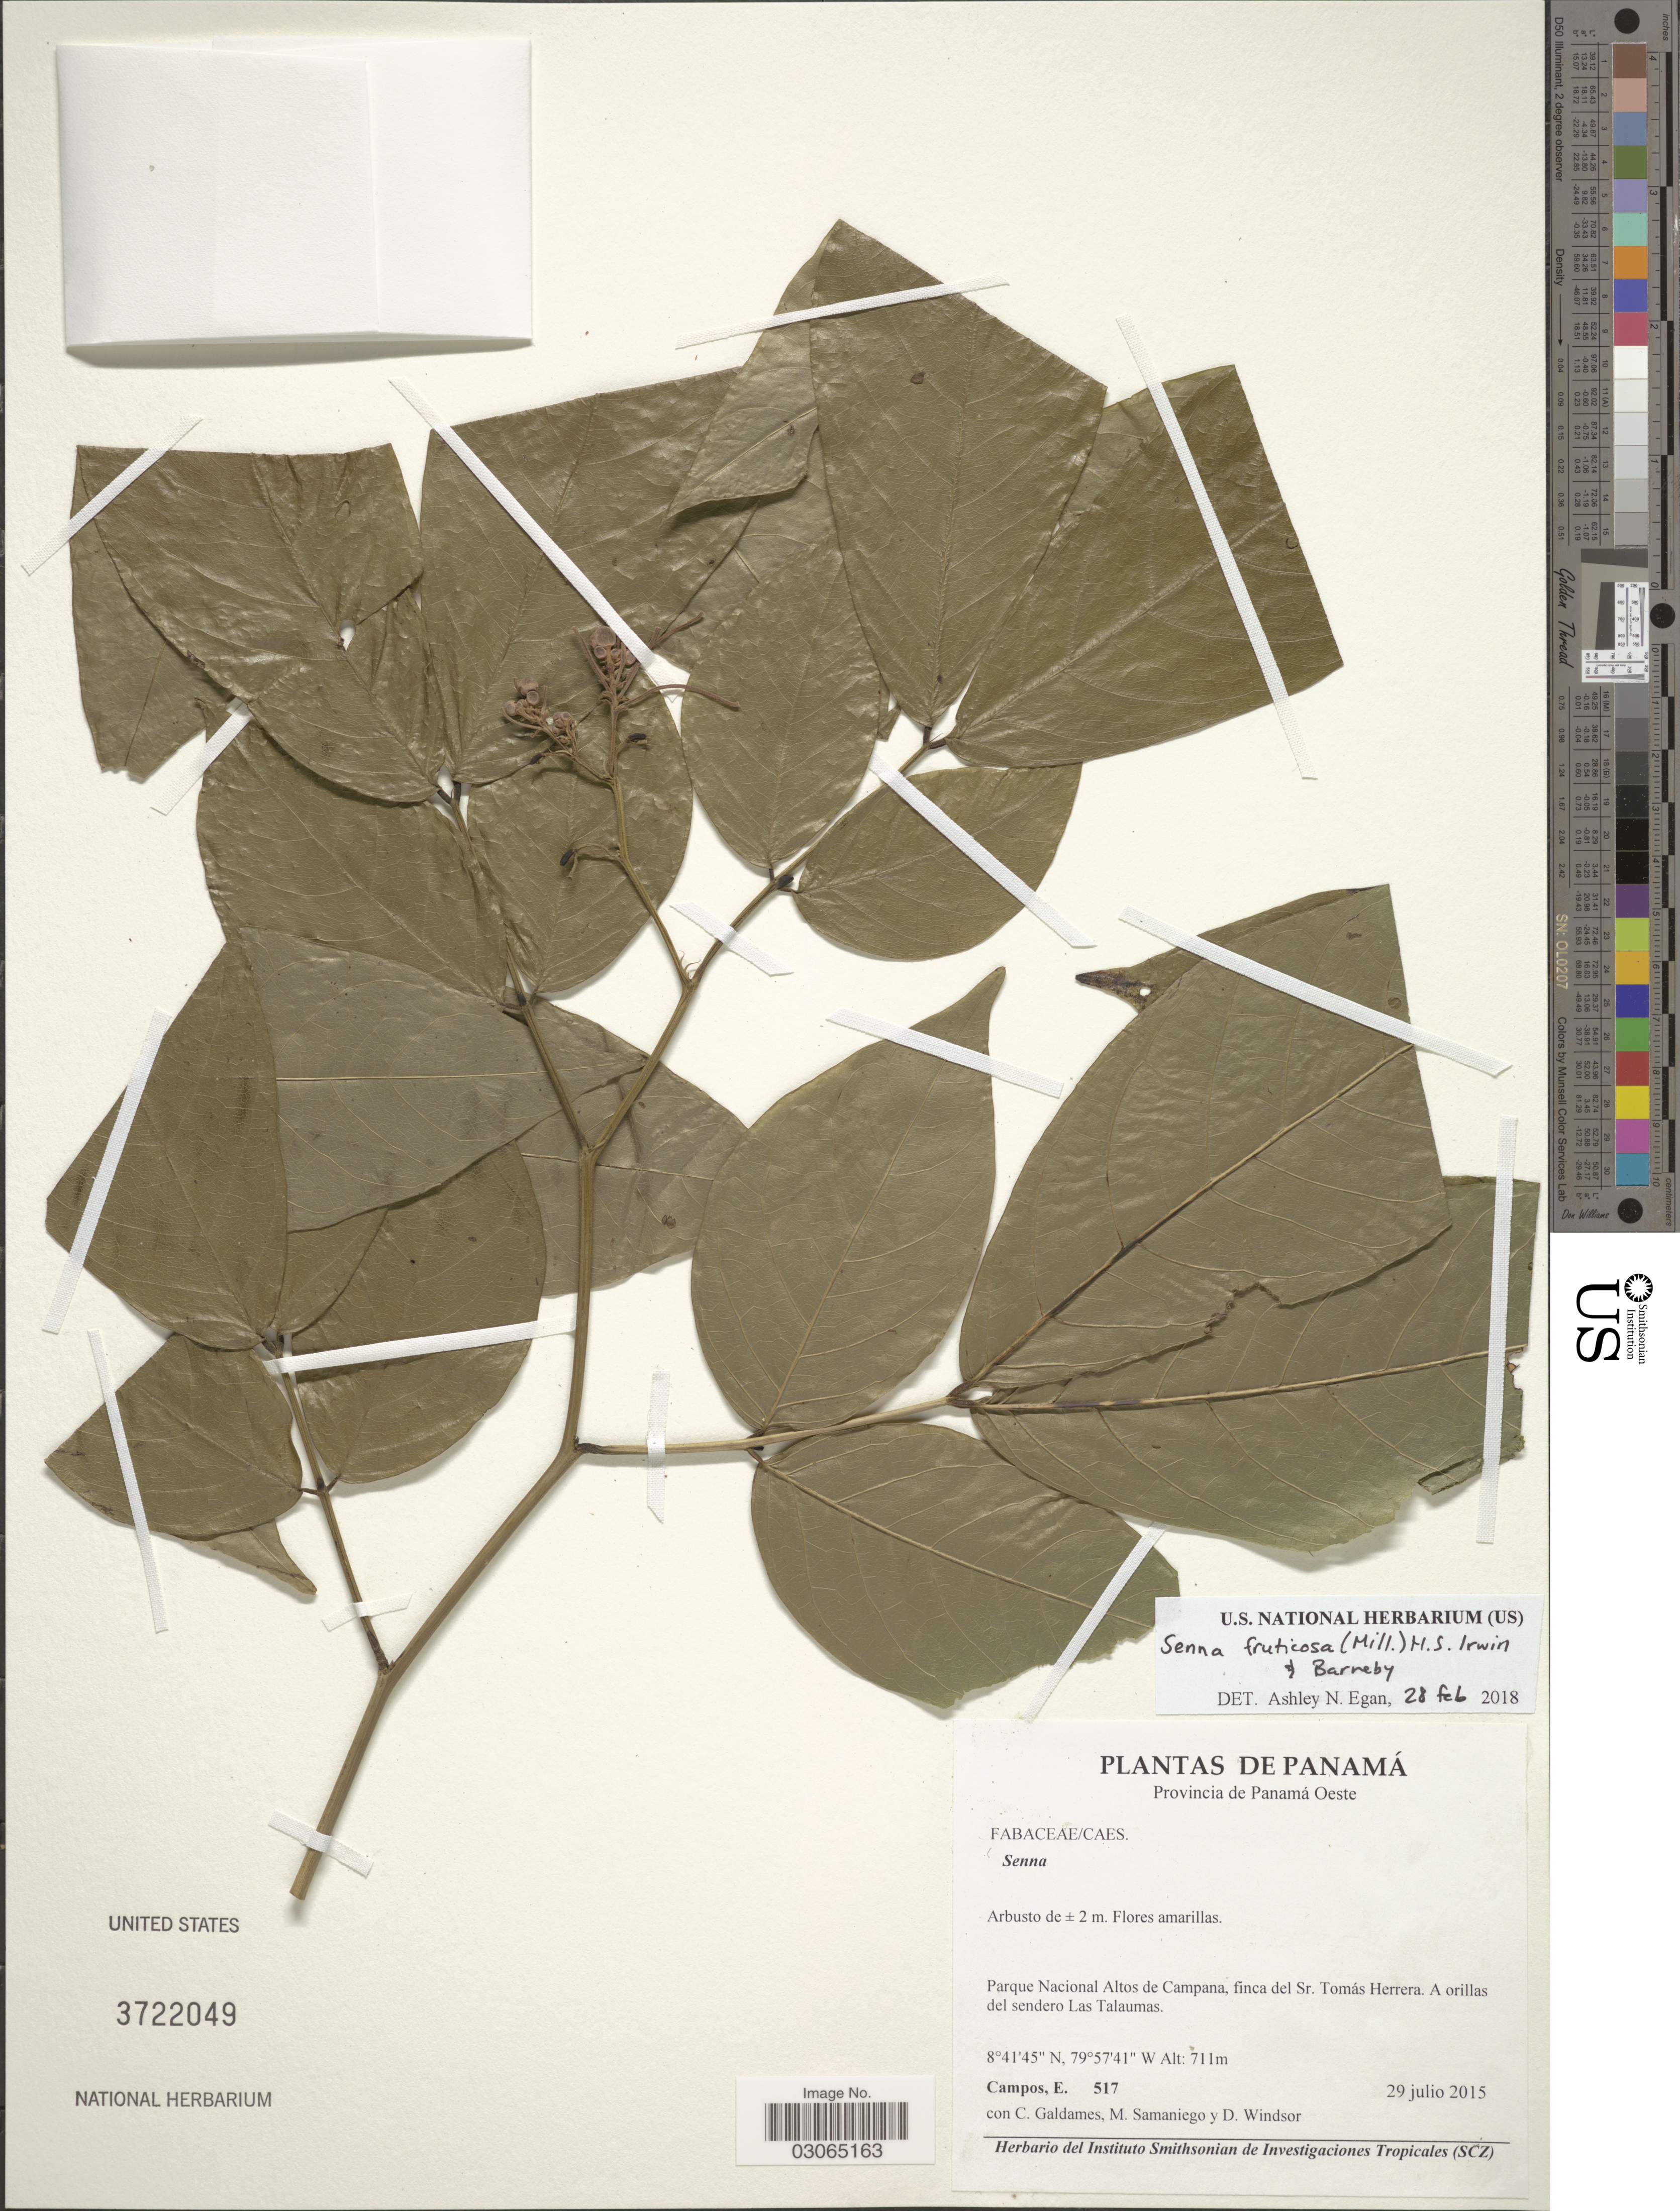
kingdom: Plantae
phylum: Tracheophyta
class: Magnoliopsida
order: Fabales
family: Fabaceae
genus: Senna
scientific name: Senna fruticosa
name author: (Benth.) H.S. Irwin & Barneby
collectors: E. Campos, C. Galdames, M. Samaniego & D. Windsor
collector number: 517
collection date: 2015-07-29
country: Panama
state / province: Panamá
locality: Panamá Oeste. Parque Nacional Altos de Campana, finca del Sr. Tomás Herrera. A orillas del sendero Las Talaumas.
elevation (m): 711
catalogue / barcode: US 3722049